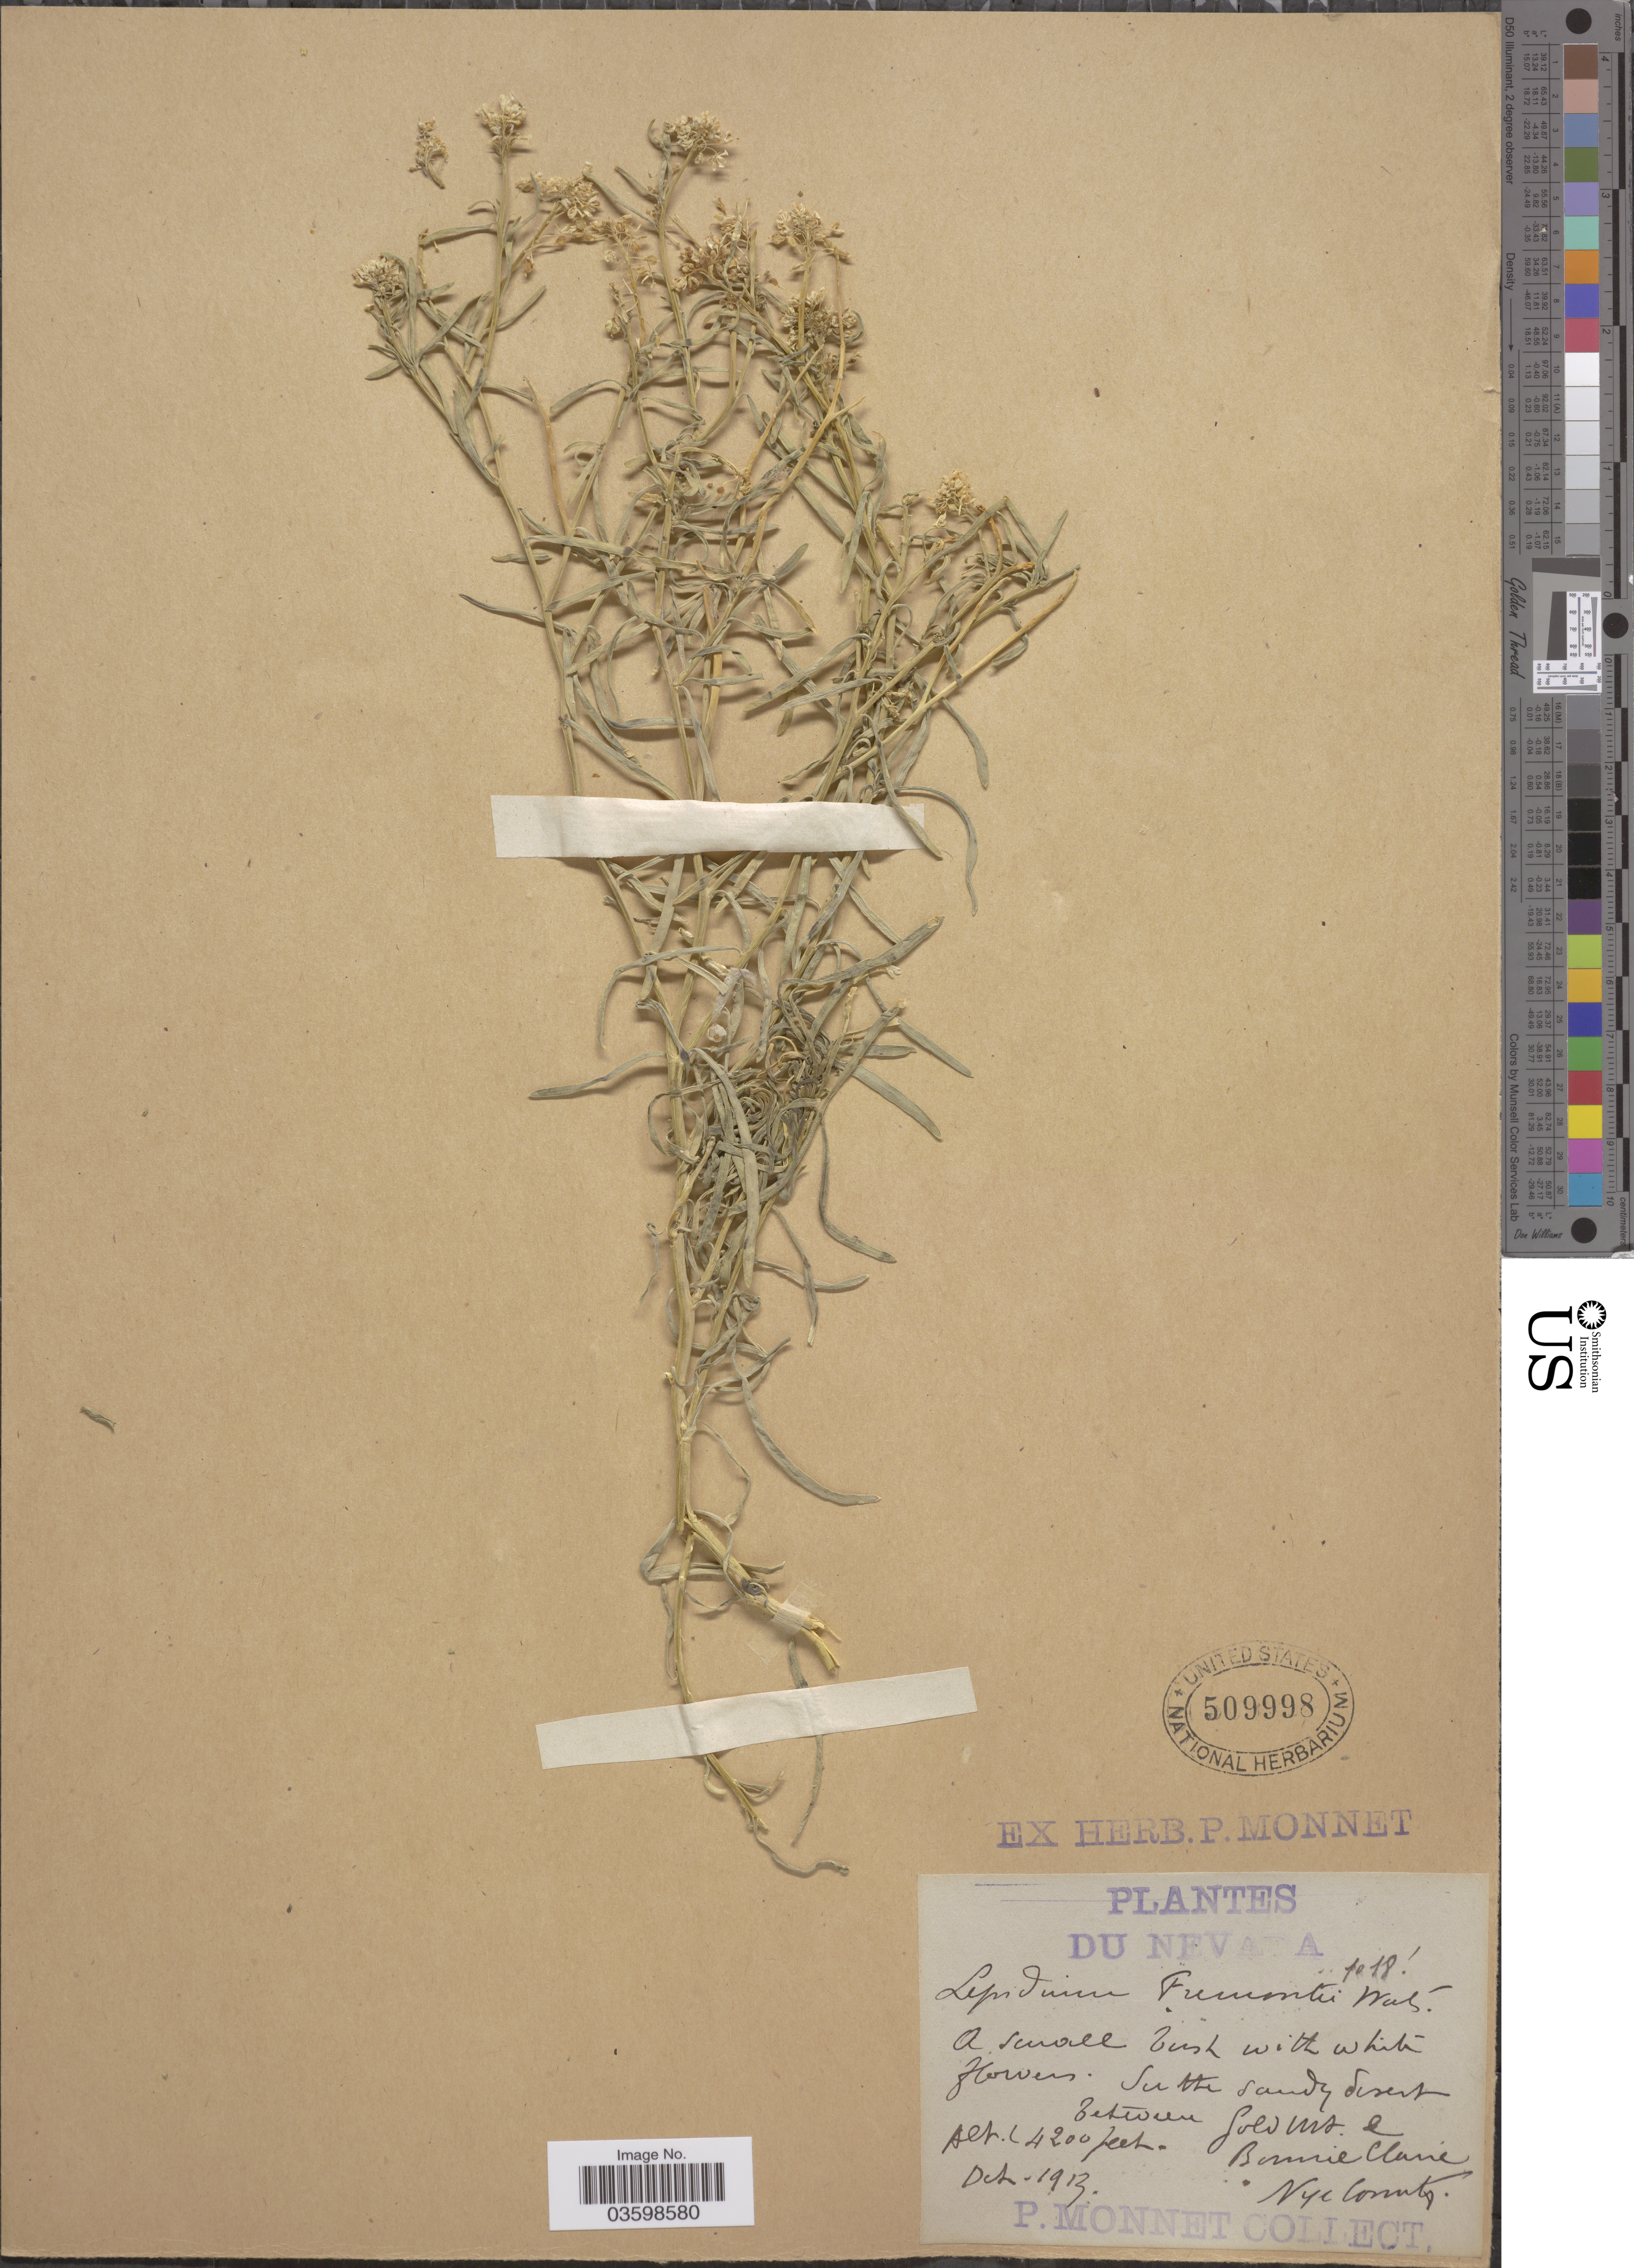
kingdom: Plantae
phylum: Tracheophyta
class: Magnoliopsida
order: Brassicales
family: Brassicaceae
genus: Lepidium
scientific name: Lepidium fremontii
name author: S. Watson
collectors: P. Monnet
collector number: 1018*?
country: United States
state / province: Nevada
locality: In the Sandy desert between Gold Mt. & Bonnie Claire. Nye County.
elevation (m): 1280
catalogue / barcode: US 509998